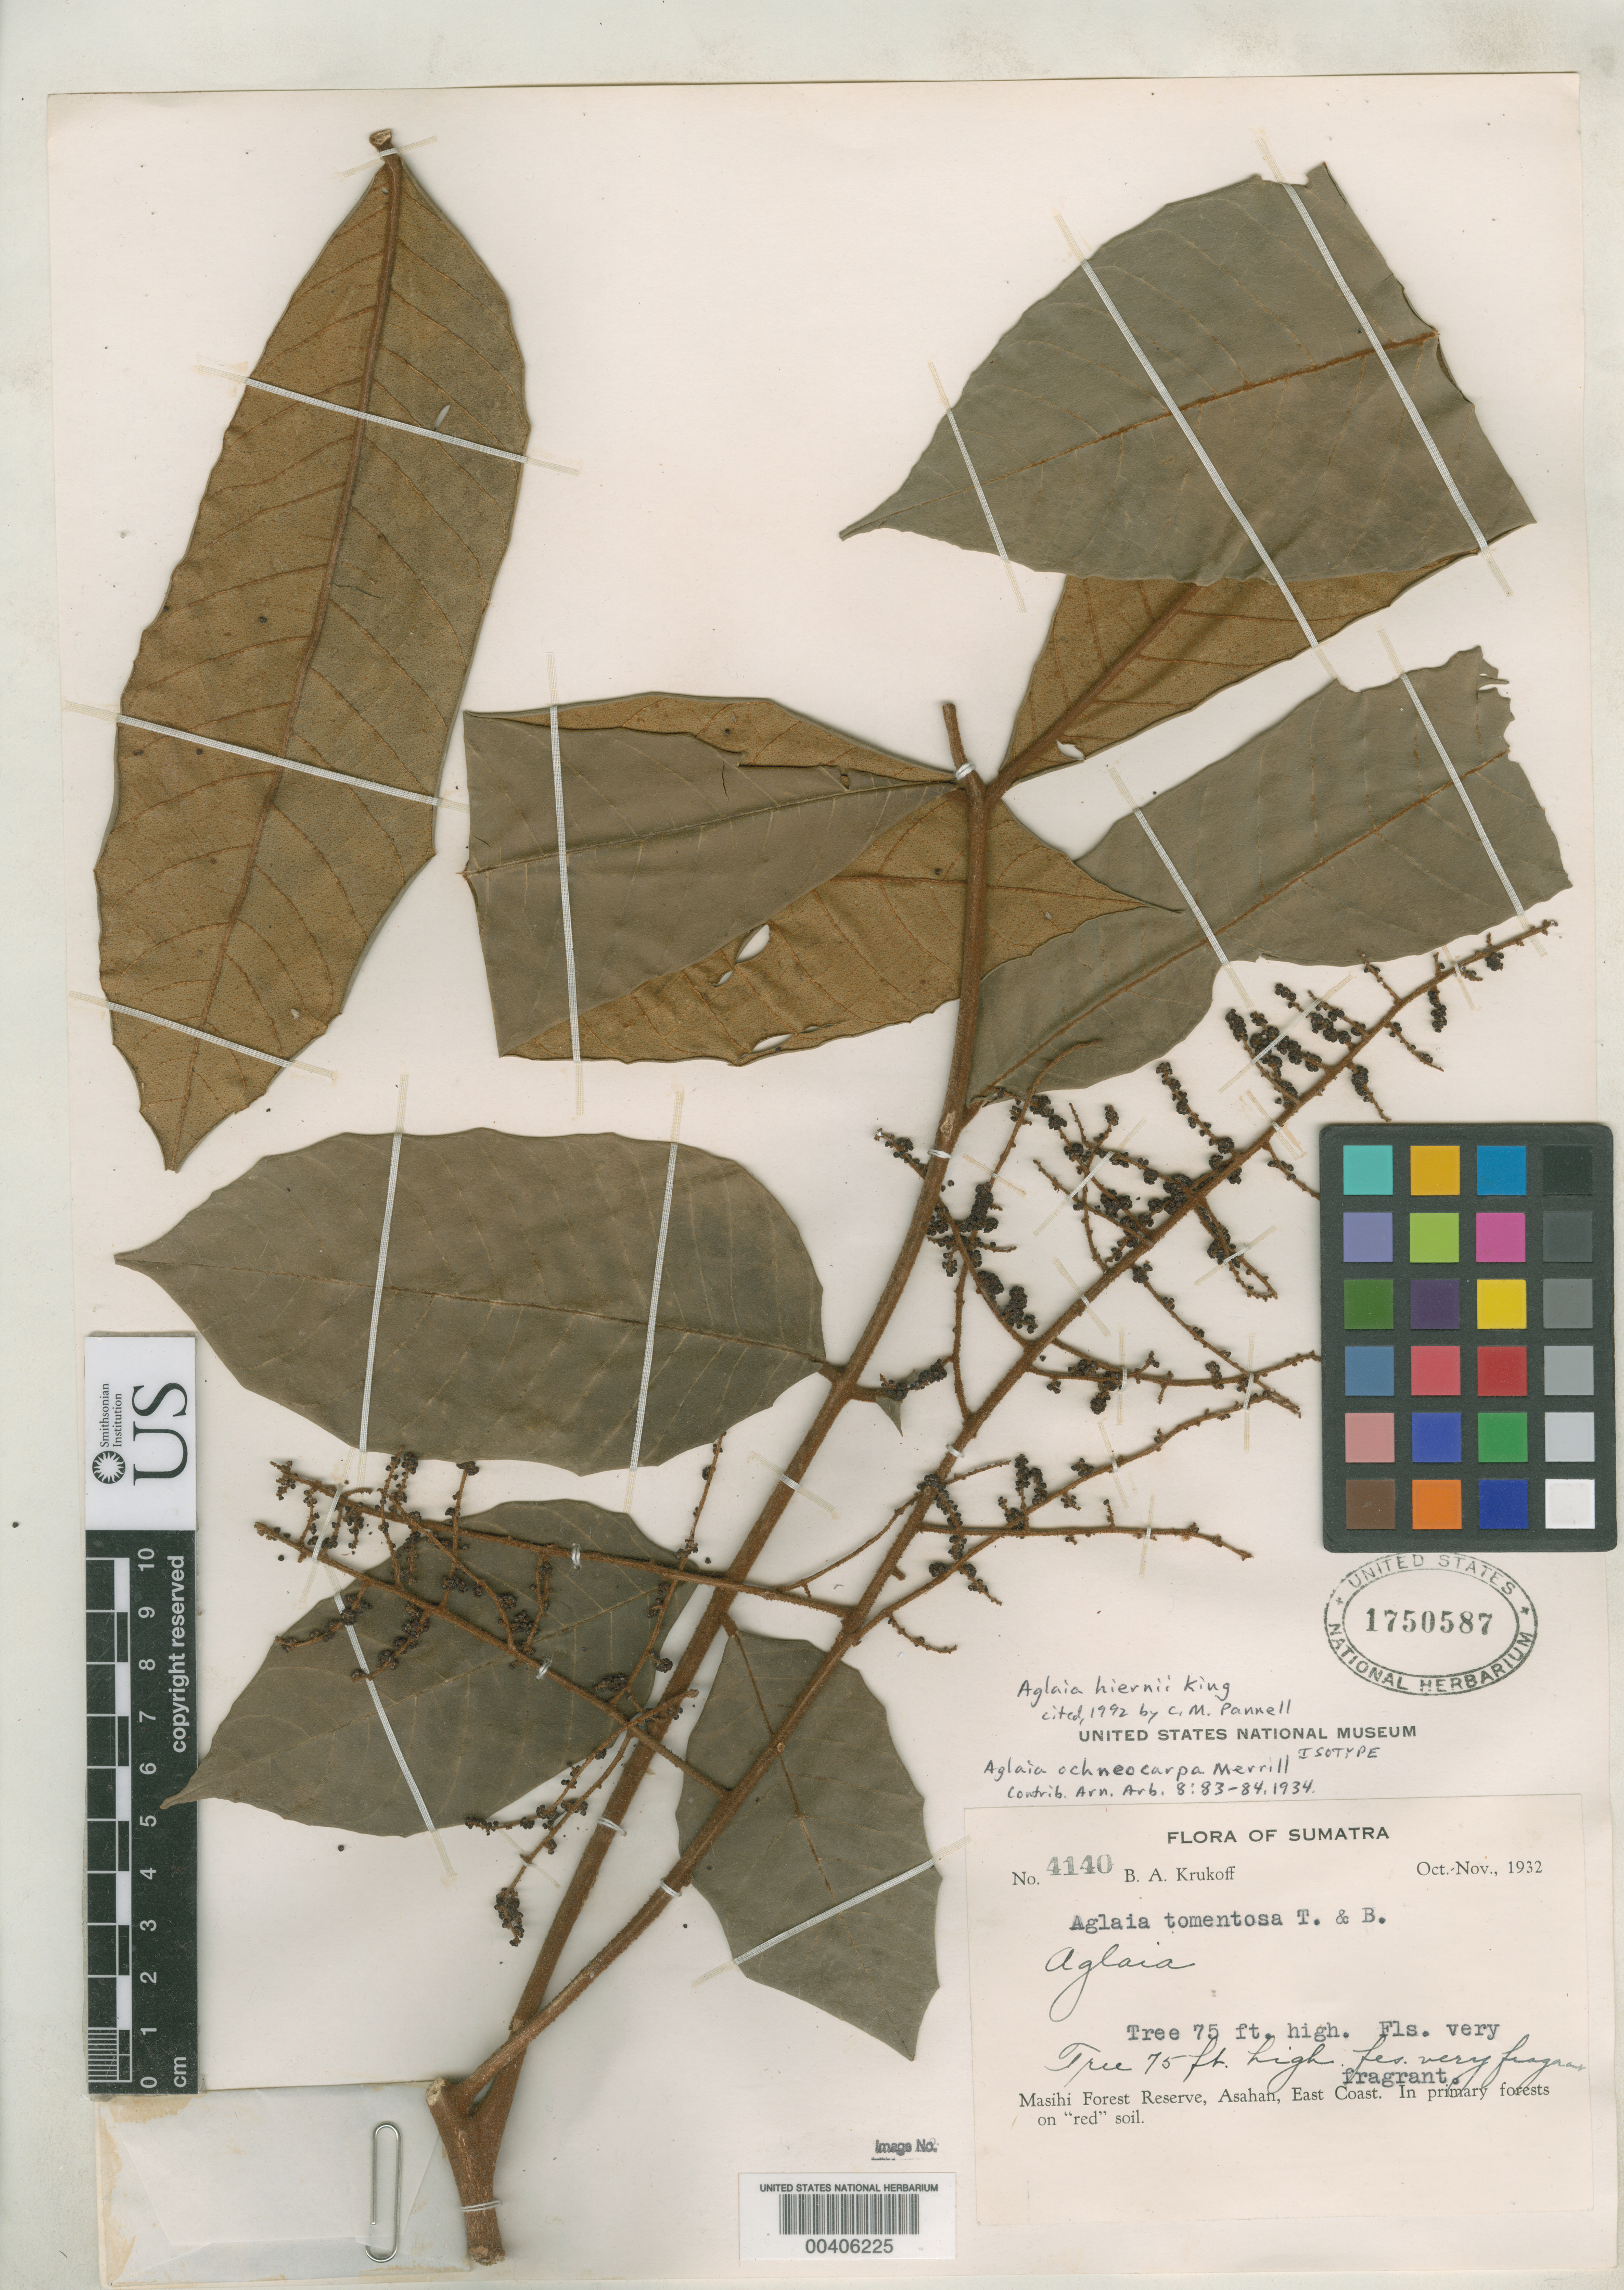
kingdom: Plantae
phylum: Tracheophyta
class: Magnoliopsida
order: Sapindales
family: Meliaceae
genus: Aglaia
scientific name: Aglaia ochneocarpa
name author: Merr.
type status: Isotype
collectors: B. A. Krukoff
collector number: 4140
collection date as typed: Oct 1932 to -- Nov 1932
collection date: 1932-10/1932-11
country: Indonesia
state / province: Sumatra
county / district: Sumatera Utara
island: Sumatra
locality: Masihi Forest Reserve, Asahan, E coast.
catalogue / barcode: US 1750587